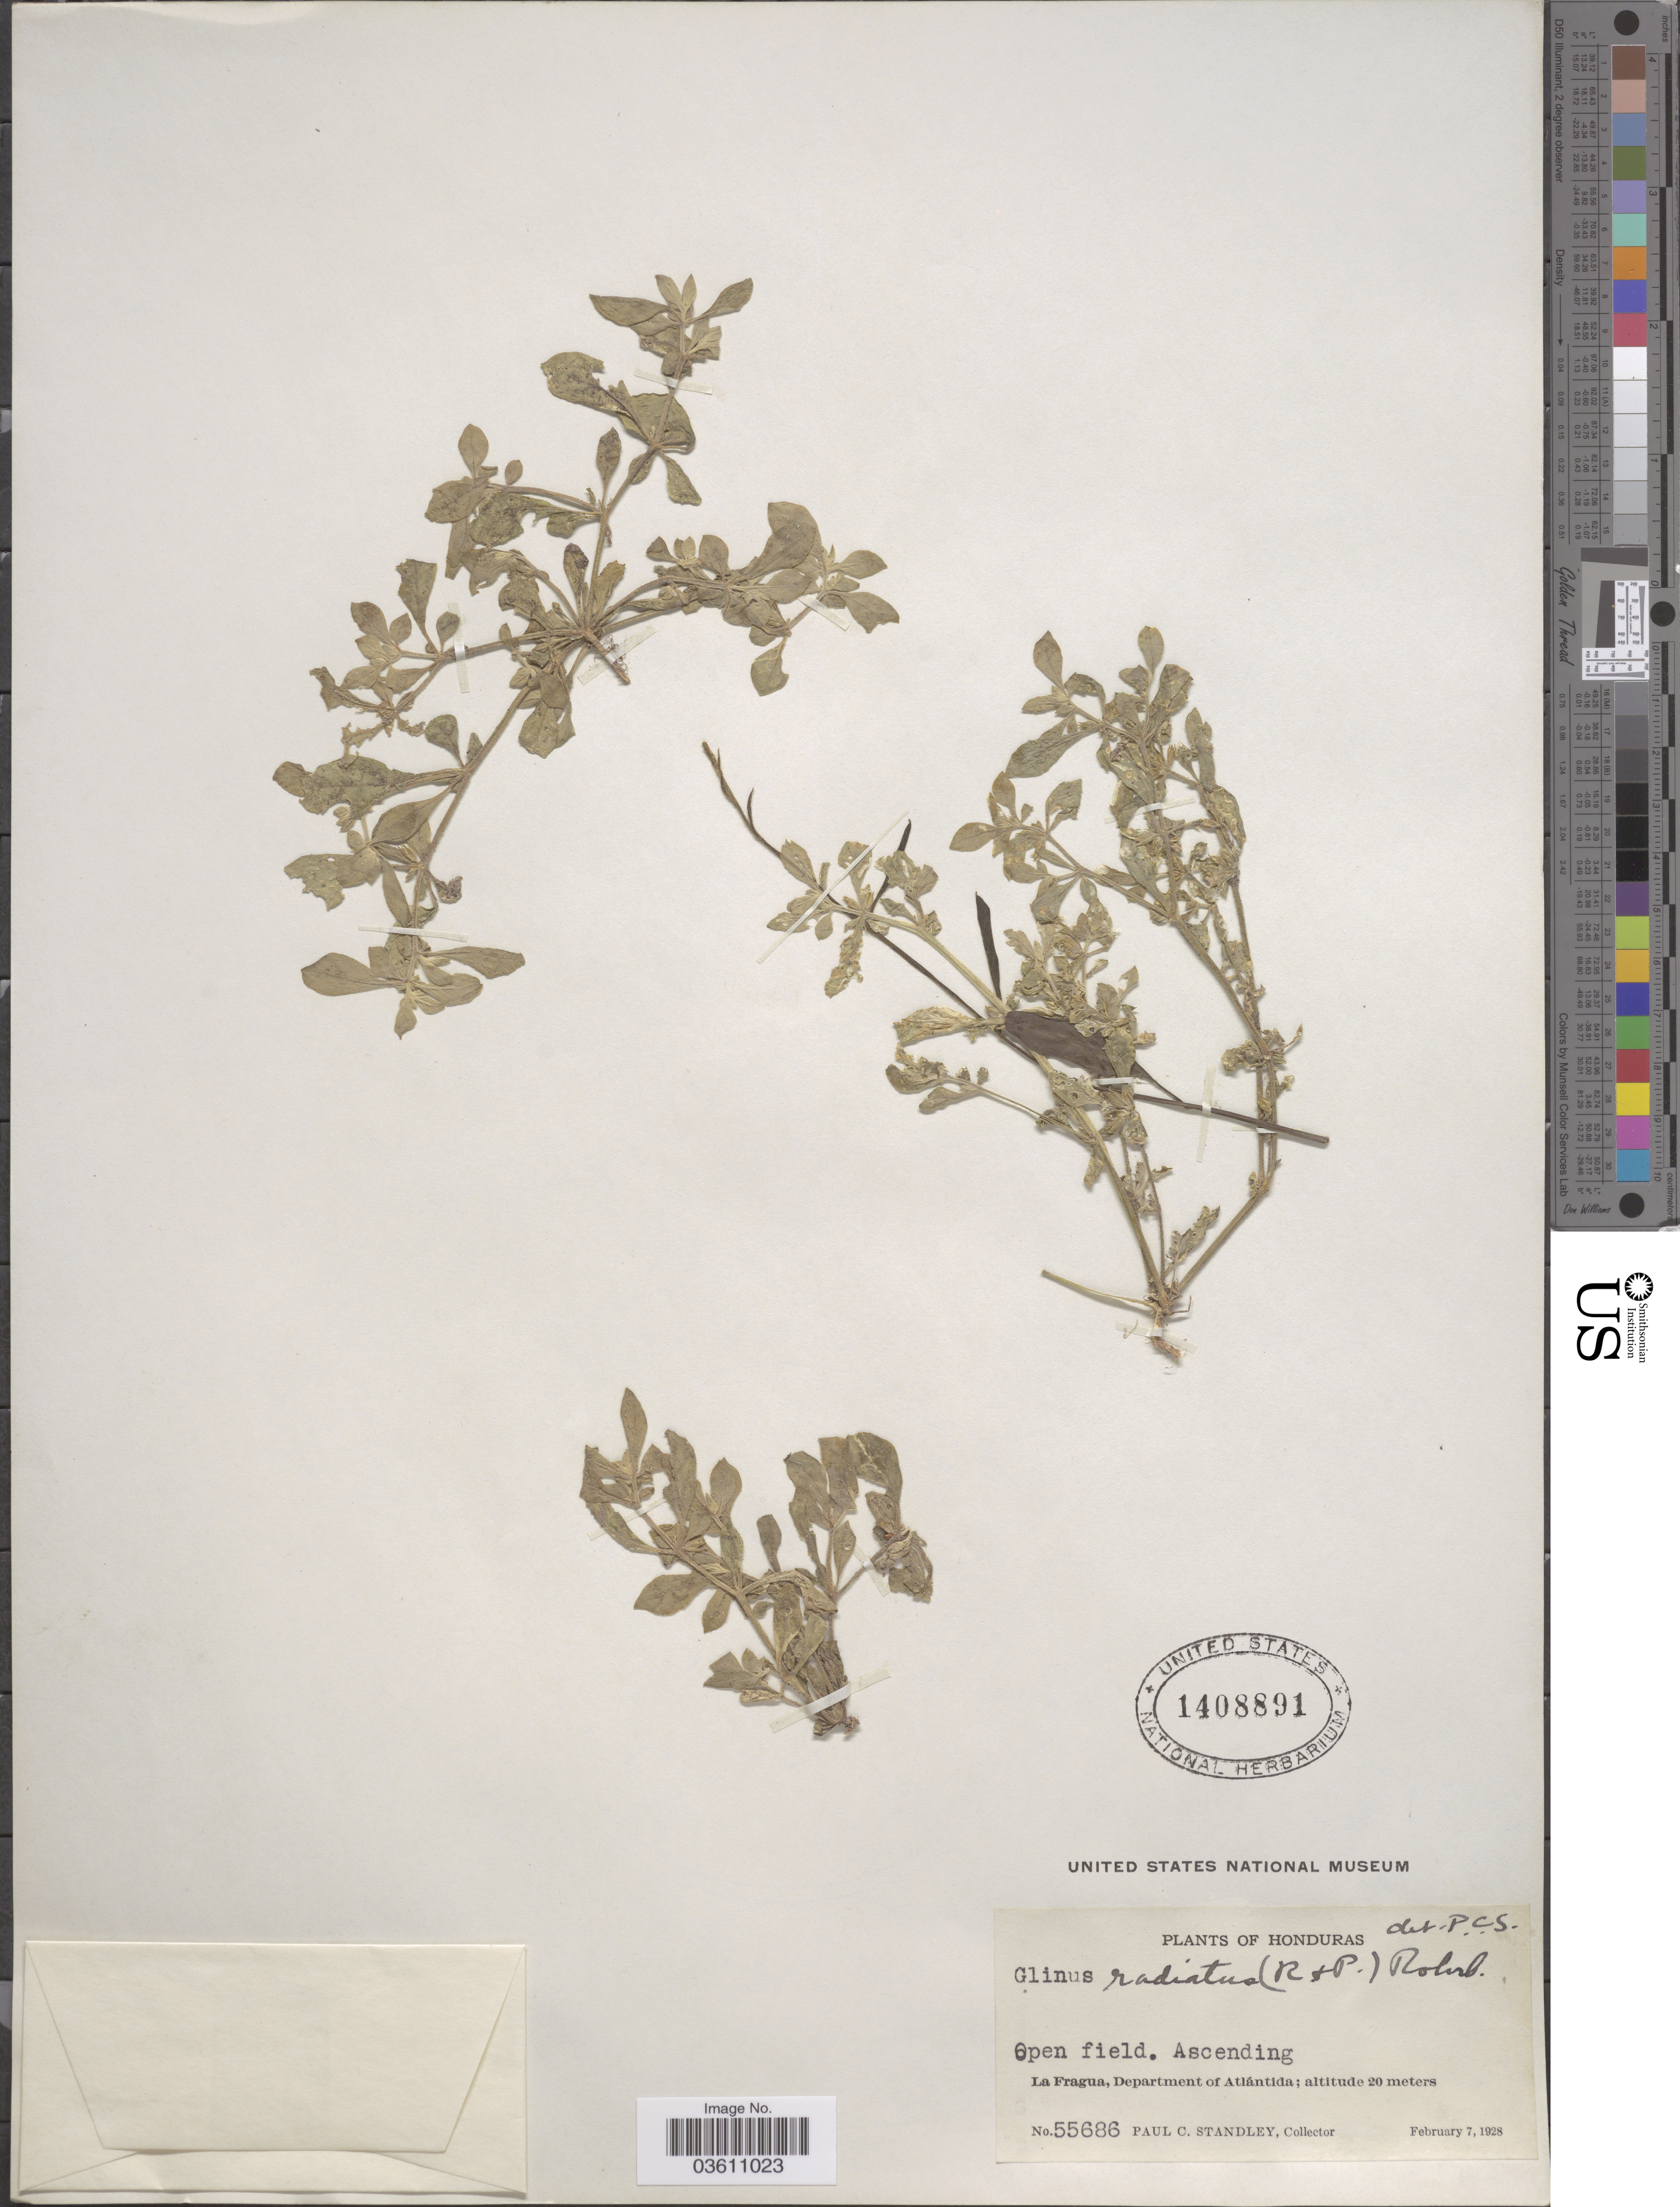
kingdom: Plantae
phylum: Tracheophyta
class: Magnoliopsida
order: Caryophyllales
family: Molluginaceae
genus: Glinus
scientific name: Glinus radiatus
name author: (Ruiz & Pav.) Rohrb.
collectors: P. C. Standley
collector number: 55686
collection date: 1928-02-07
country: Honduras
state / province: Atlántida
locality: La Fragua, Department of Atlántida.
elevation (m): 20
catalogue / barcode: US 1408891